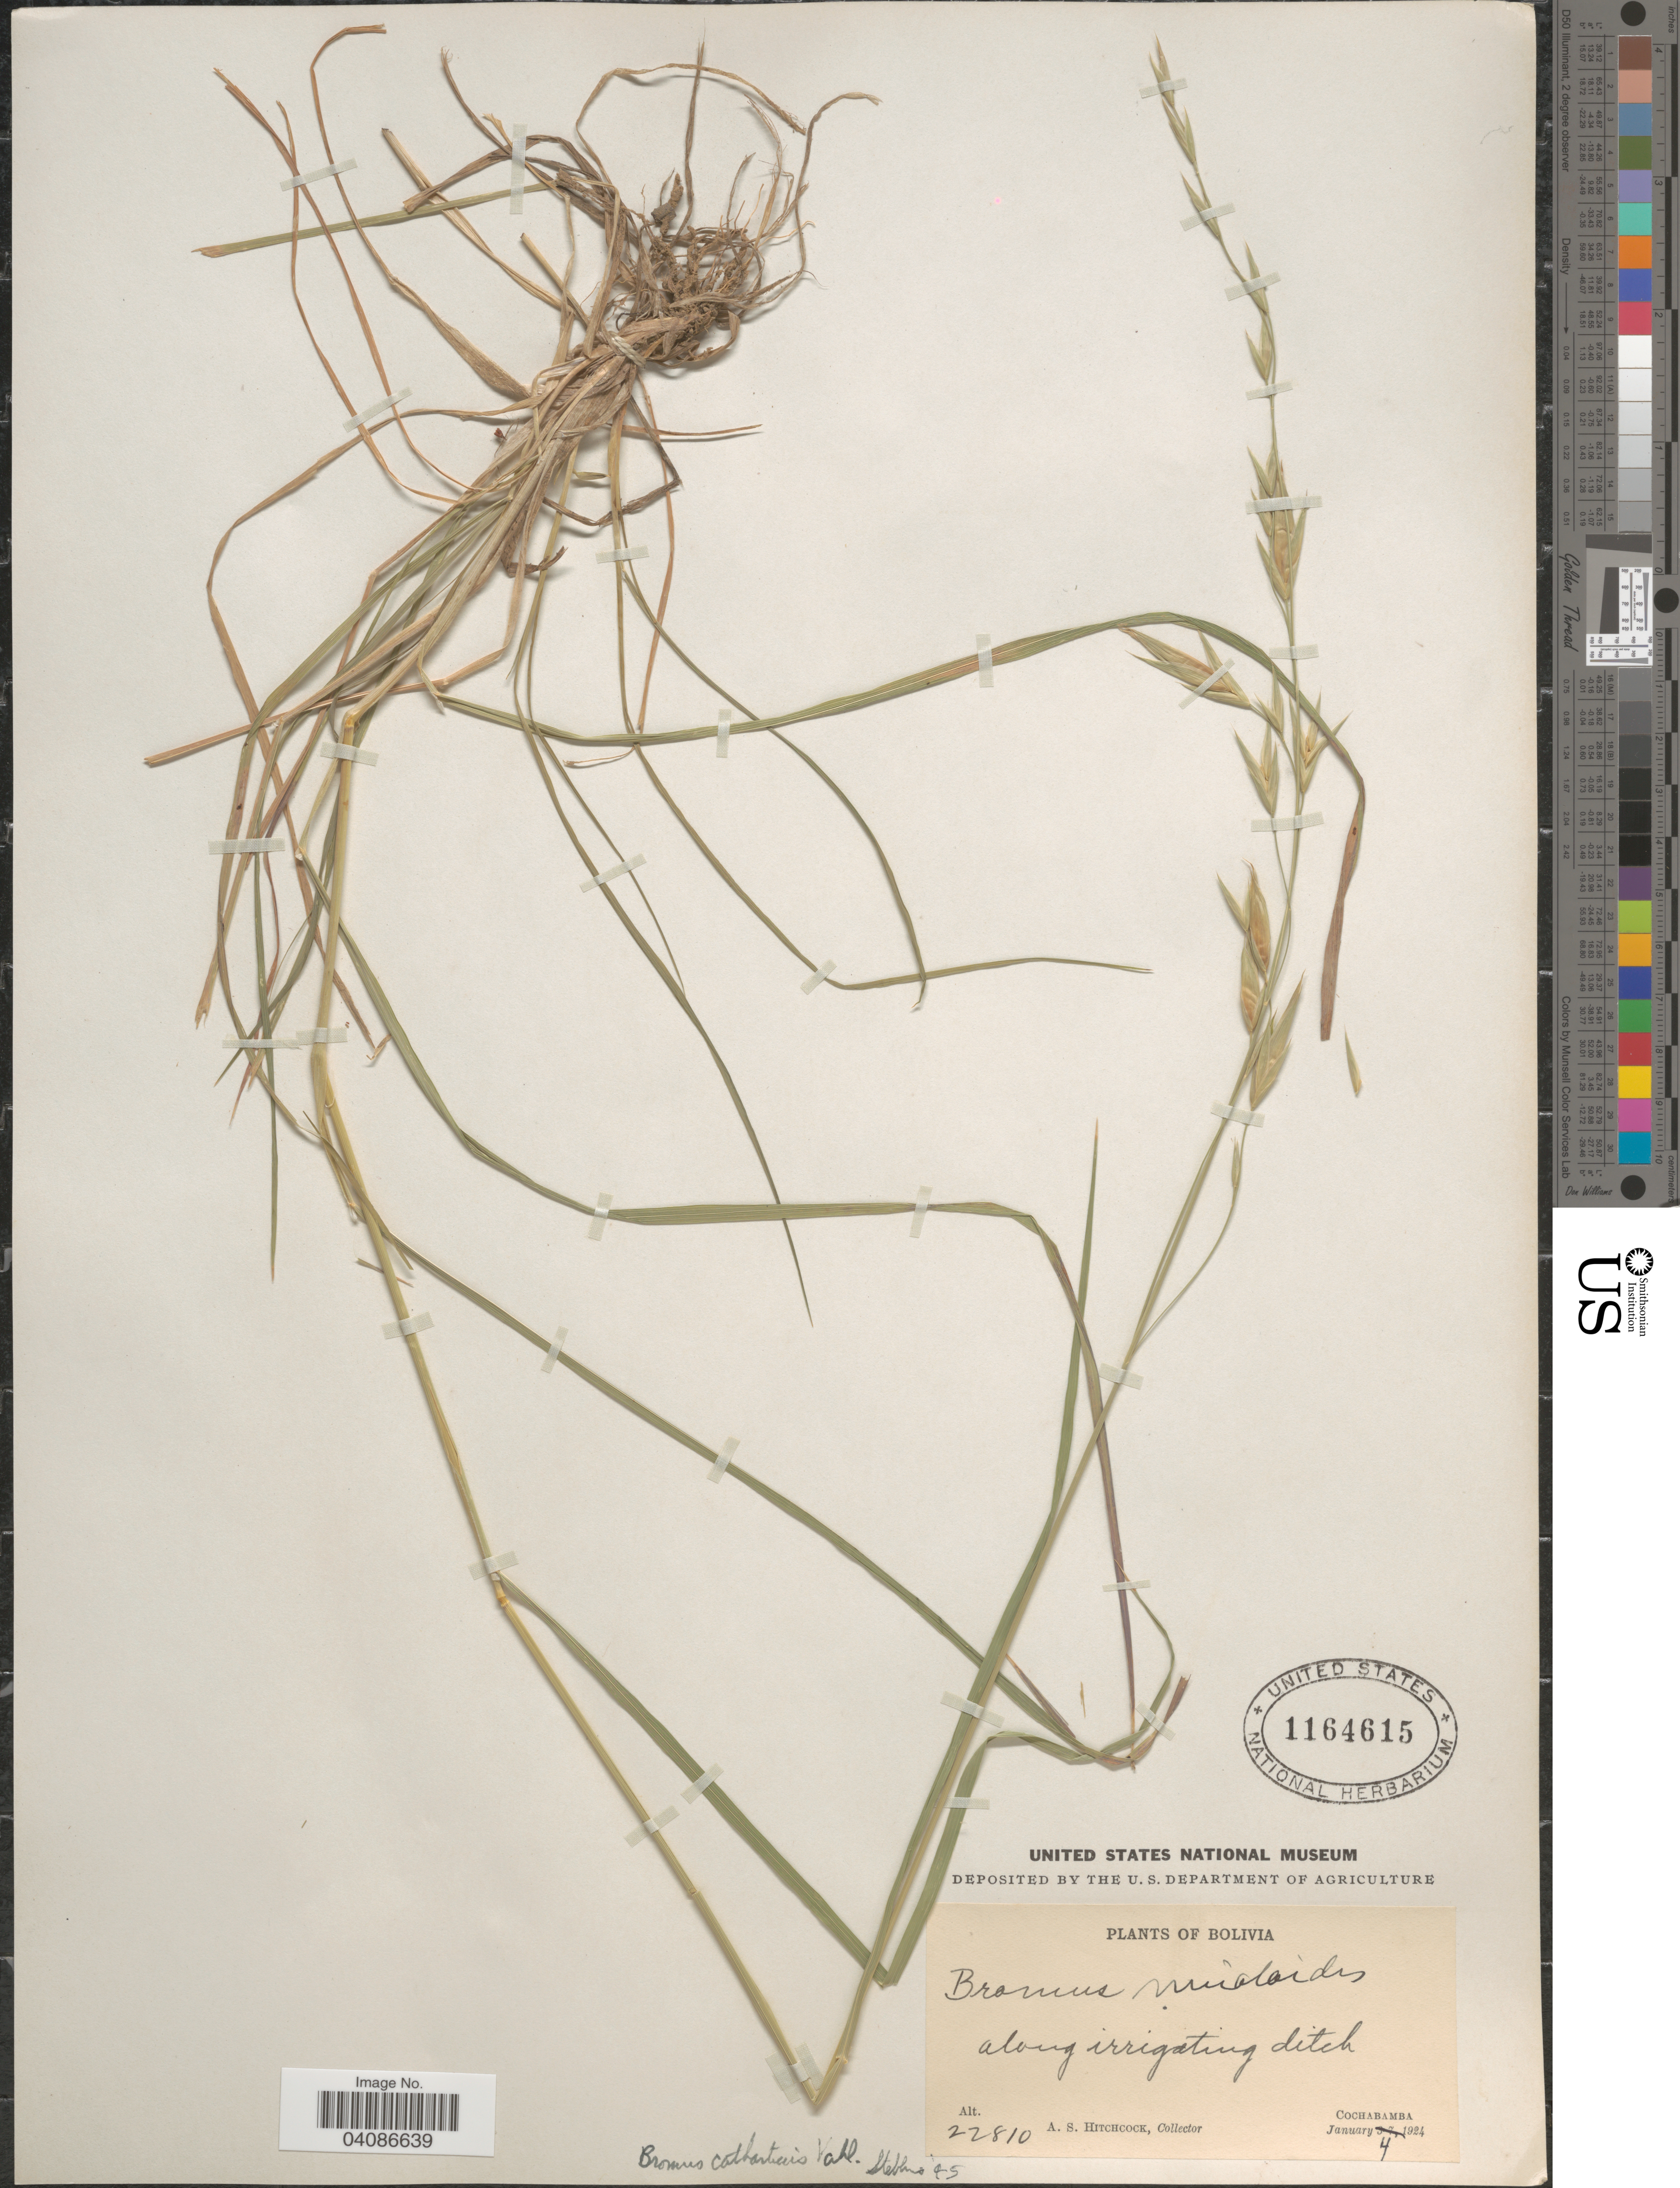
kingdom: Plantae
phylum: Tracheophyta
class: Liliopsida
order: Poales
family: Poaceae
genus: Bromus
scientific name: Bromus catharticus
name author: Vahl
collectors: A. S. Hitchcock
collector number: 22810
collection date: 1924-01-04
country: Bolivia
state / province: Cochabamba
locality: Along irrigating ditch.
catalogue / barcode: US 1164615